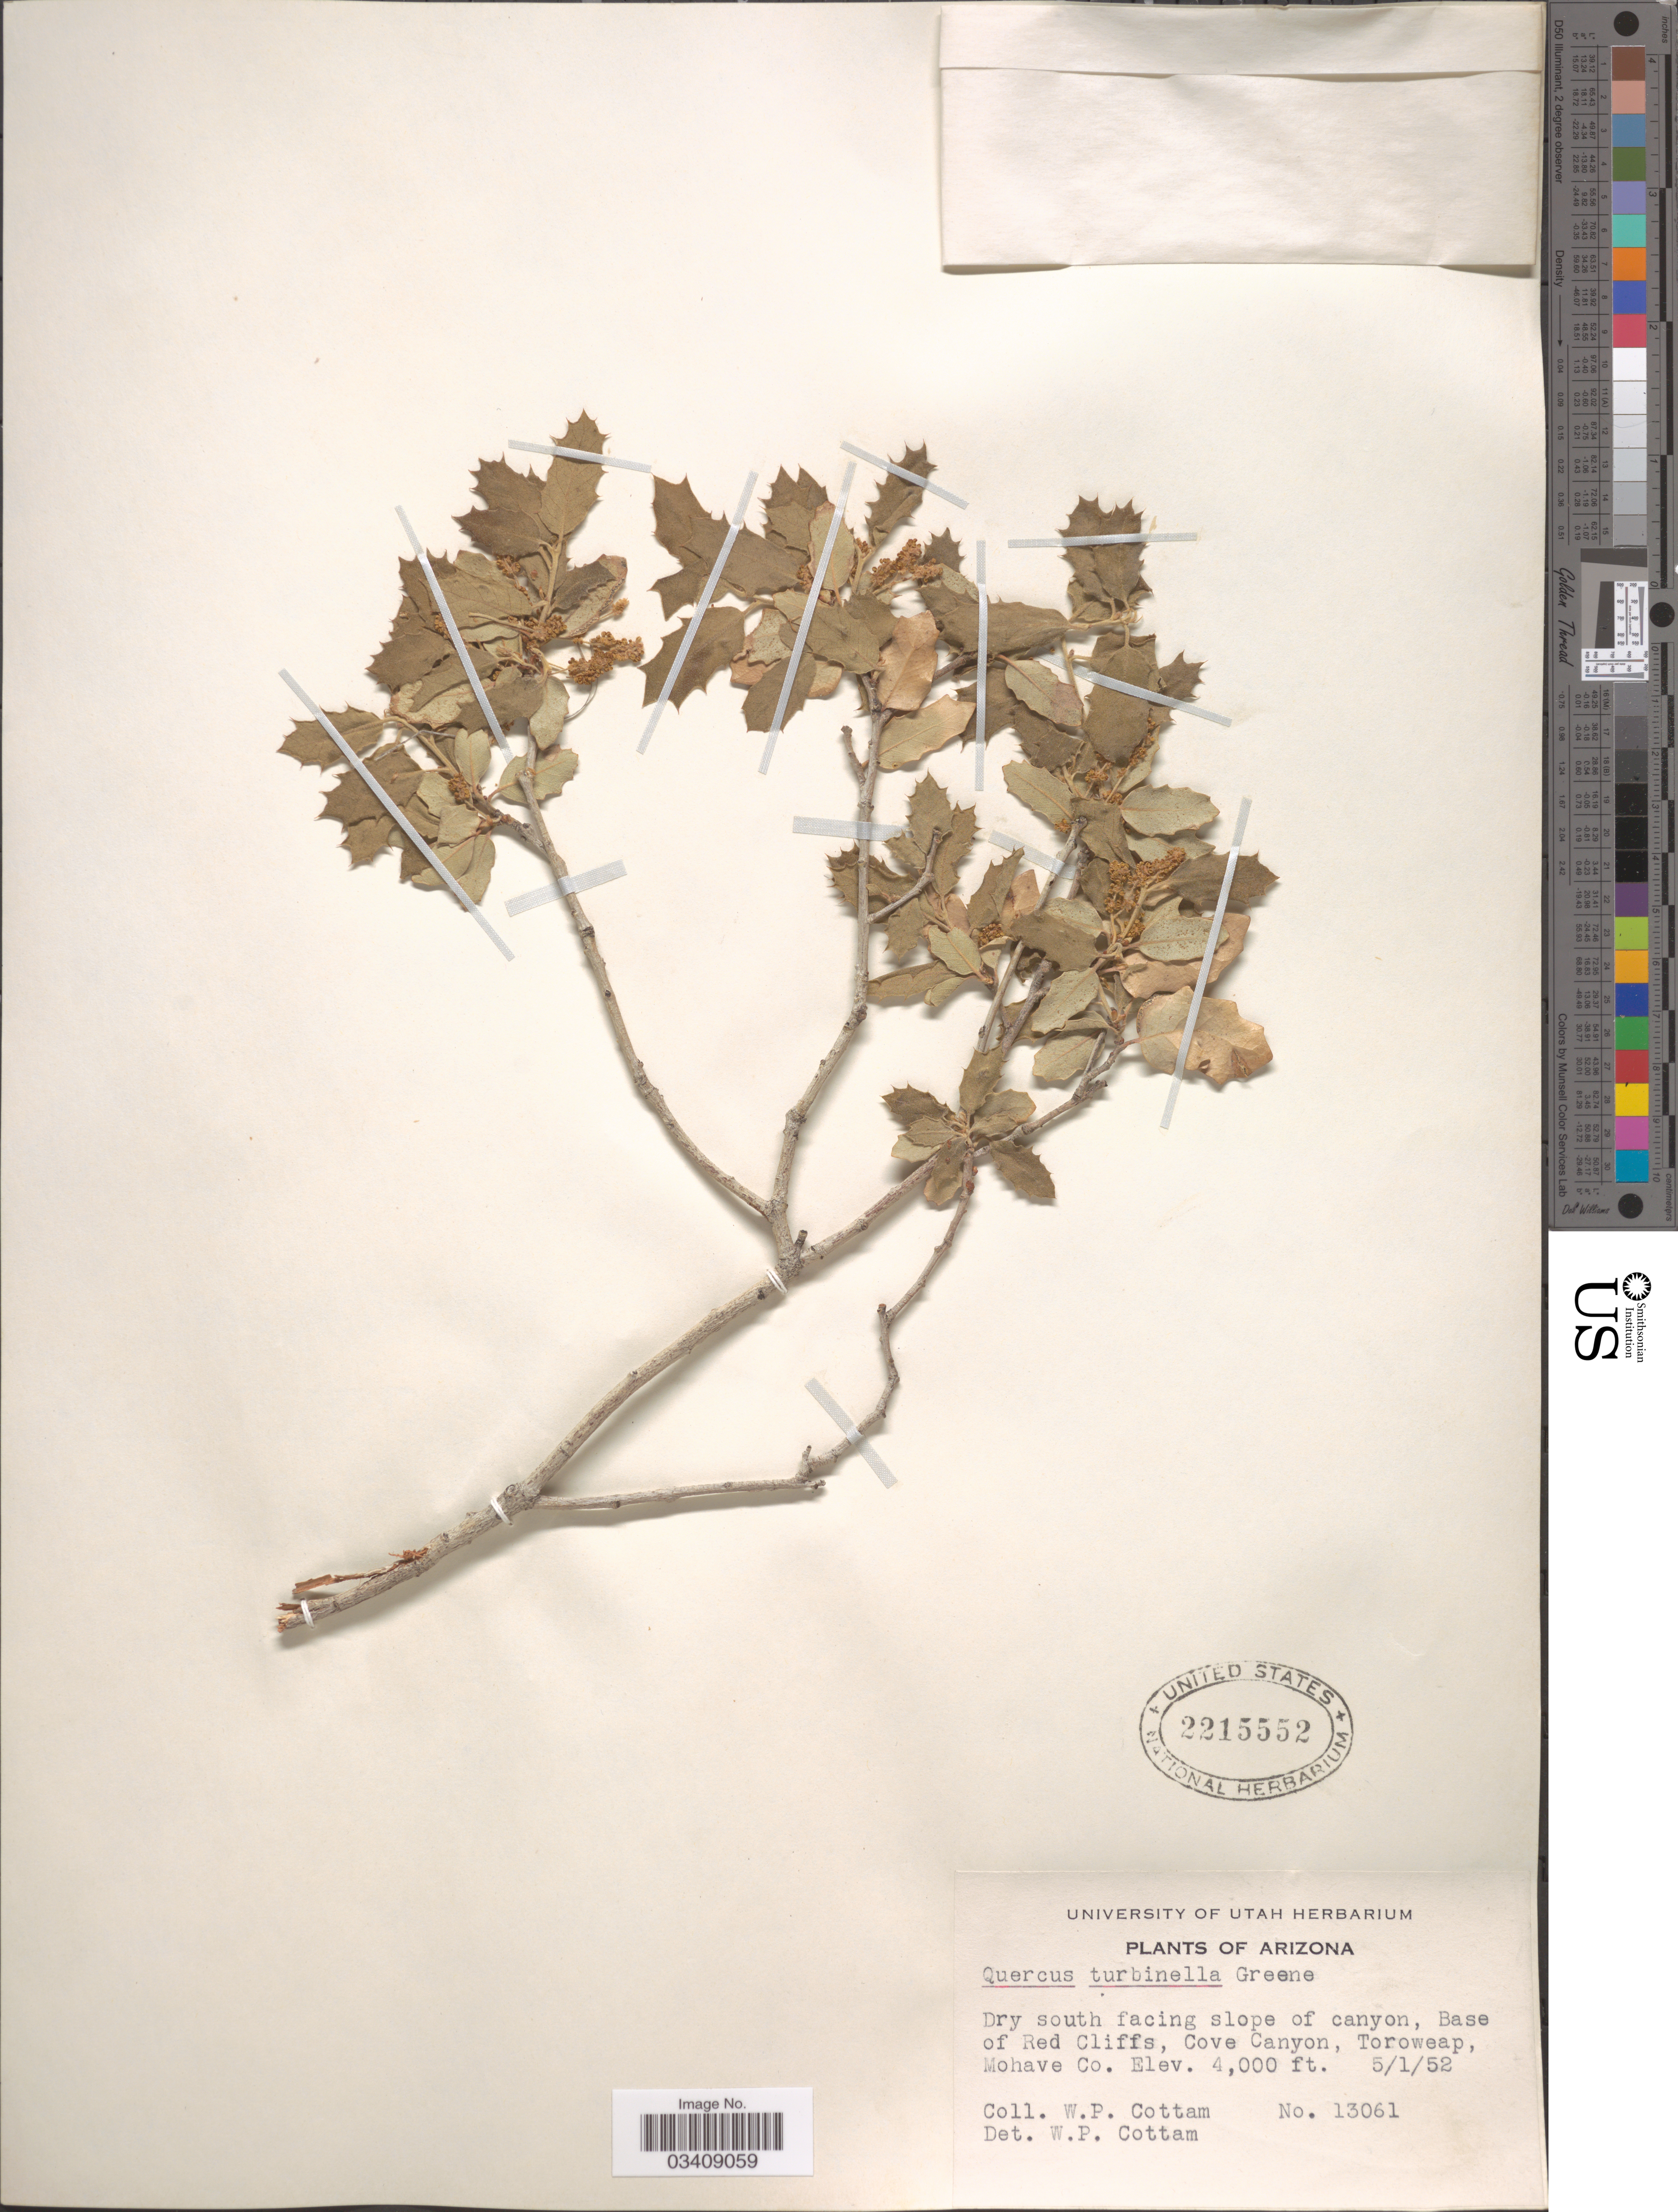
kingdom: Plantae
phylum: Tracheophyta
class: Magnoliopsida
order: Fagales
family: Fagaceae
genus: Quercus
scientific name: Quercus turbinella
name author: Greene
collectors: W. Cottam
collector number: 13061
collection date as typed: Transcribed d/m/y: 1/5/52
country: United States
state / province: Arizona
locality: Dry south facing slope of canyon, Base of Red Cliffs, Cove Canyon, Toroweap, Mohave Co.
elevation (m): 1219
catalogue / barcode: US 2215552